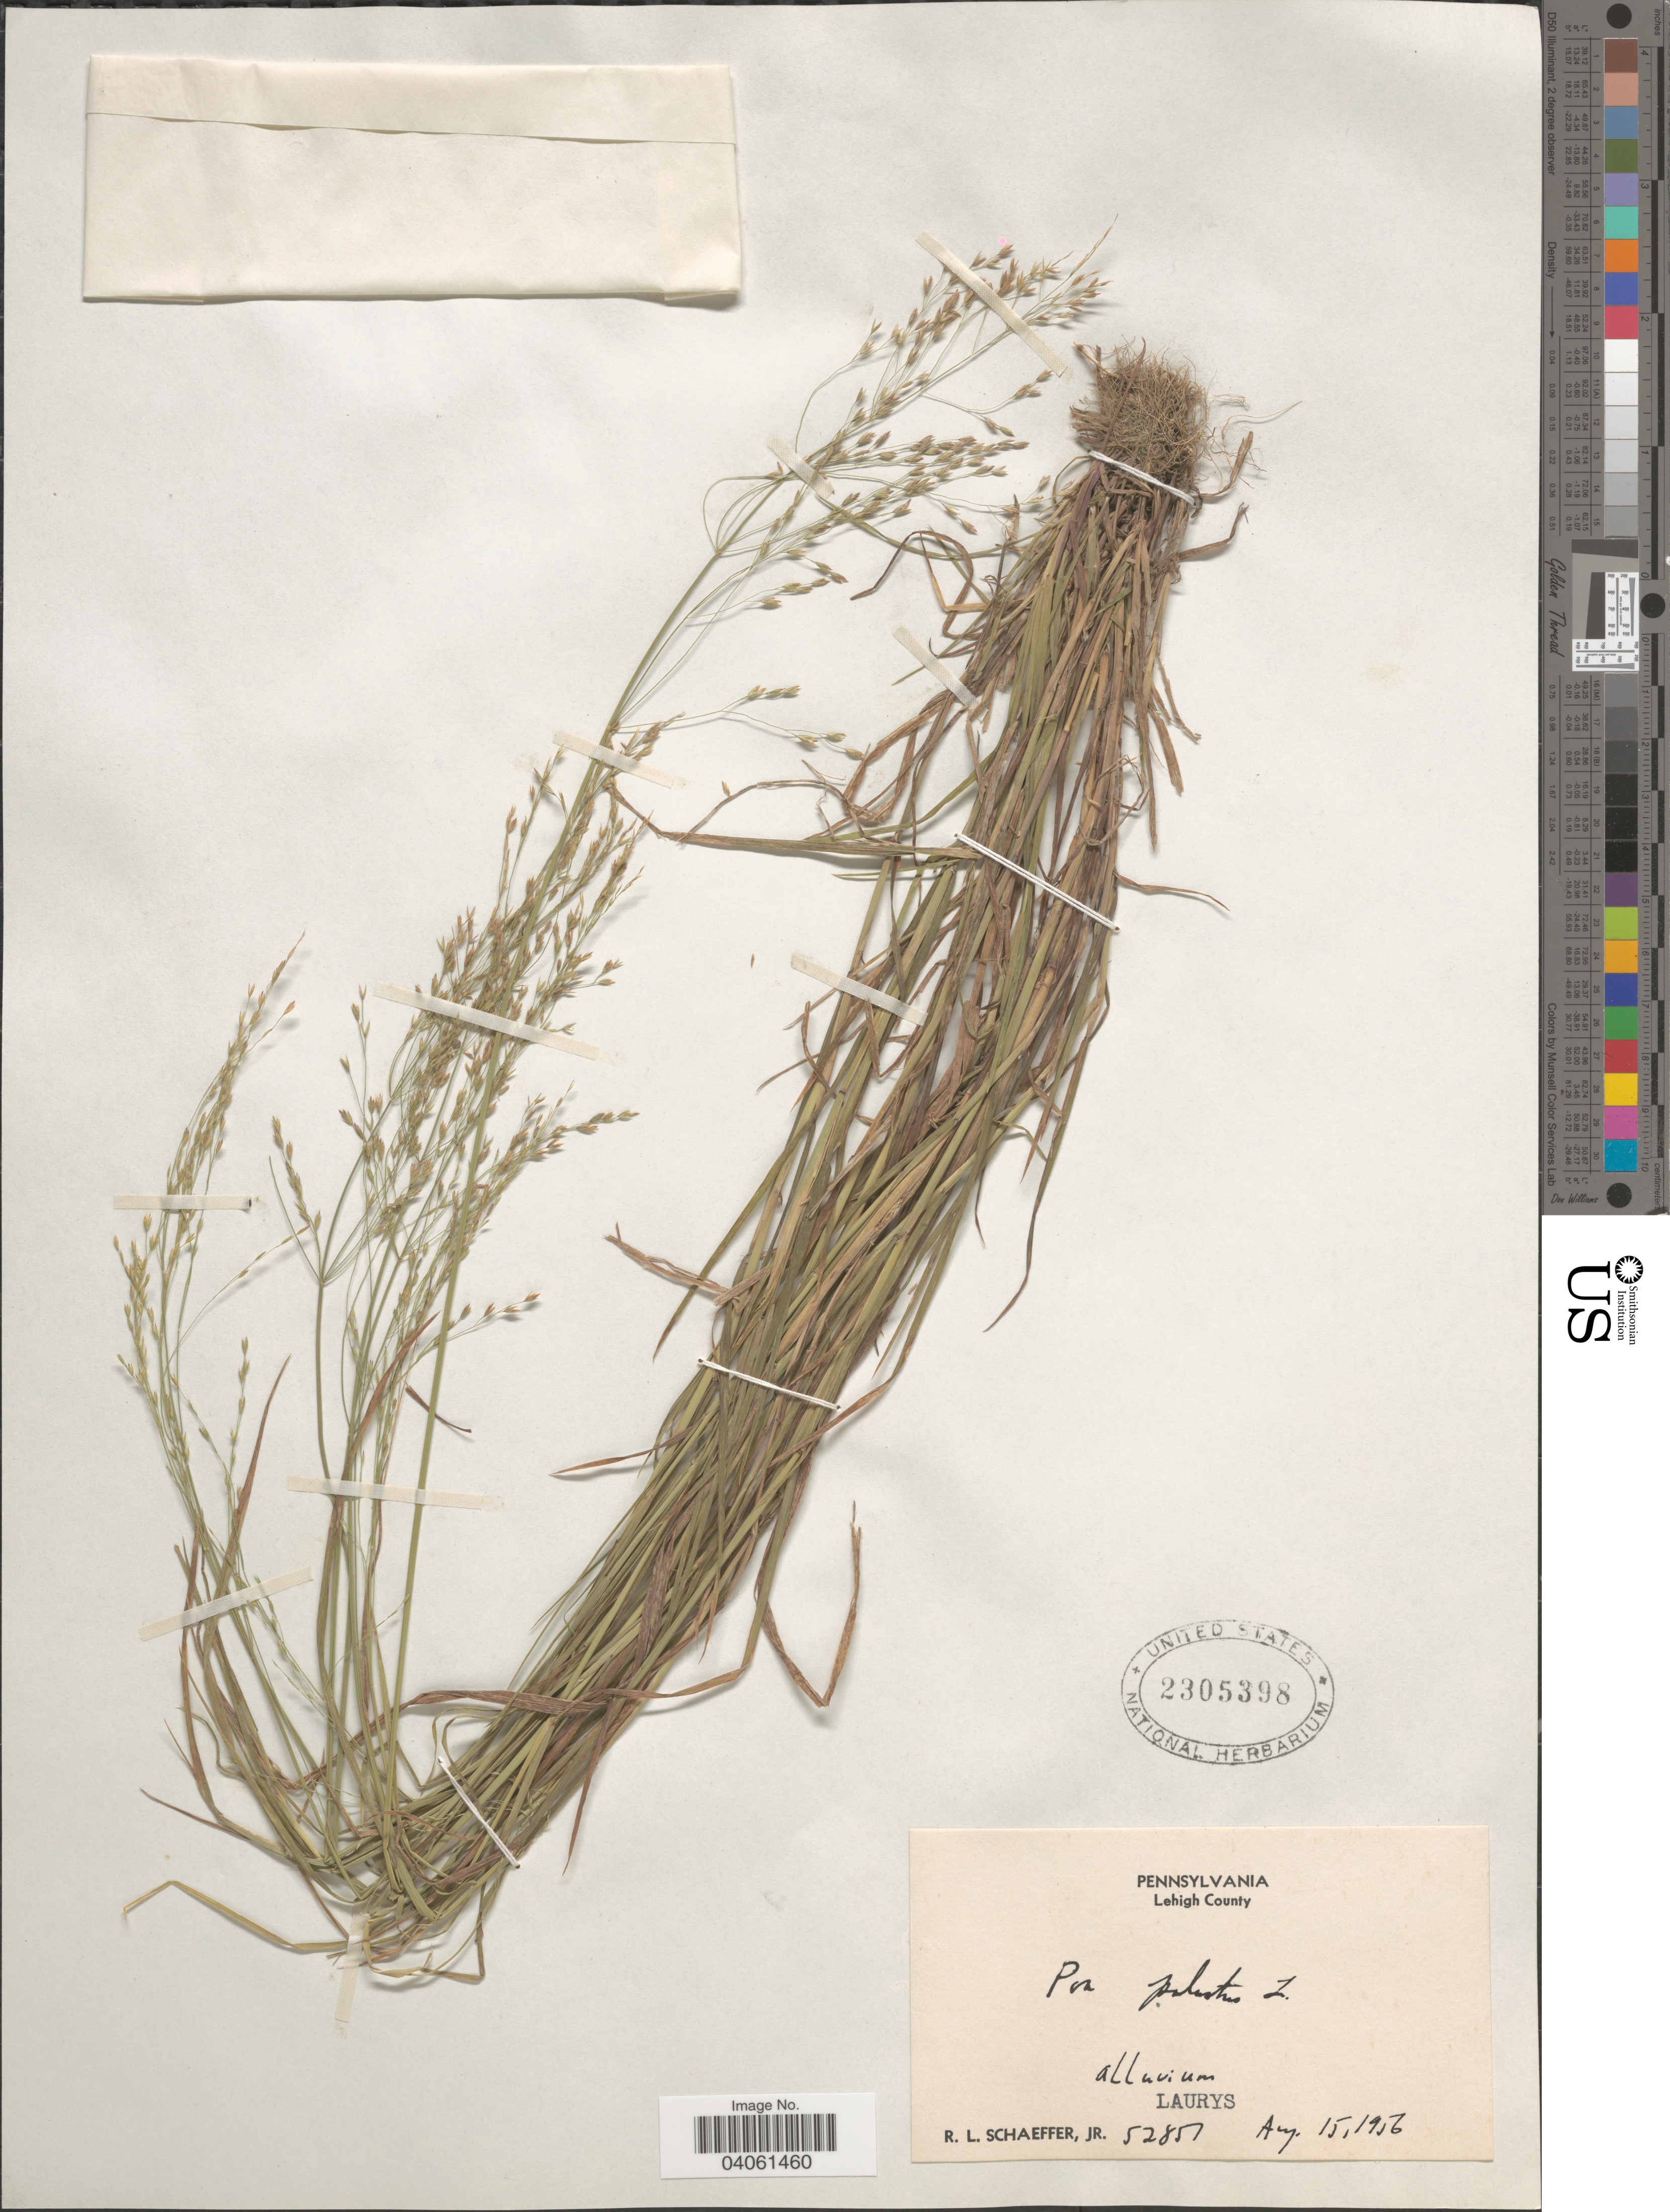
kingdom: Plantae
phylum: Tracheophyta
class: Liliopsida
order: Poales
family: Poaceae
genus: Poa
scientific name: Poa palustris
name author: L.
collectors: R. L. Schaeffer Jr.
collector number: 52851*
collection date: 1956-08-15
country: United States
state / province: Pennsylvania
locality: Lehigh County. Laurys.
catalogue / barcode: US 2305398